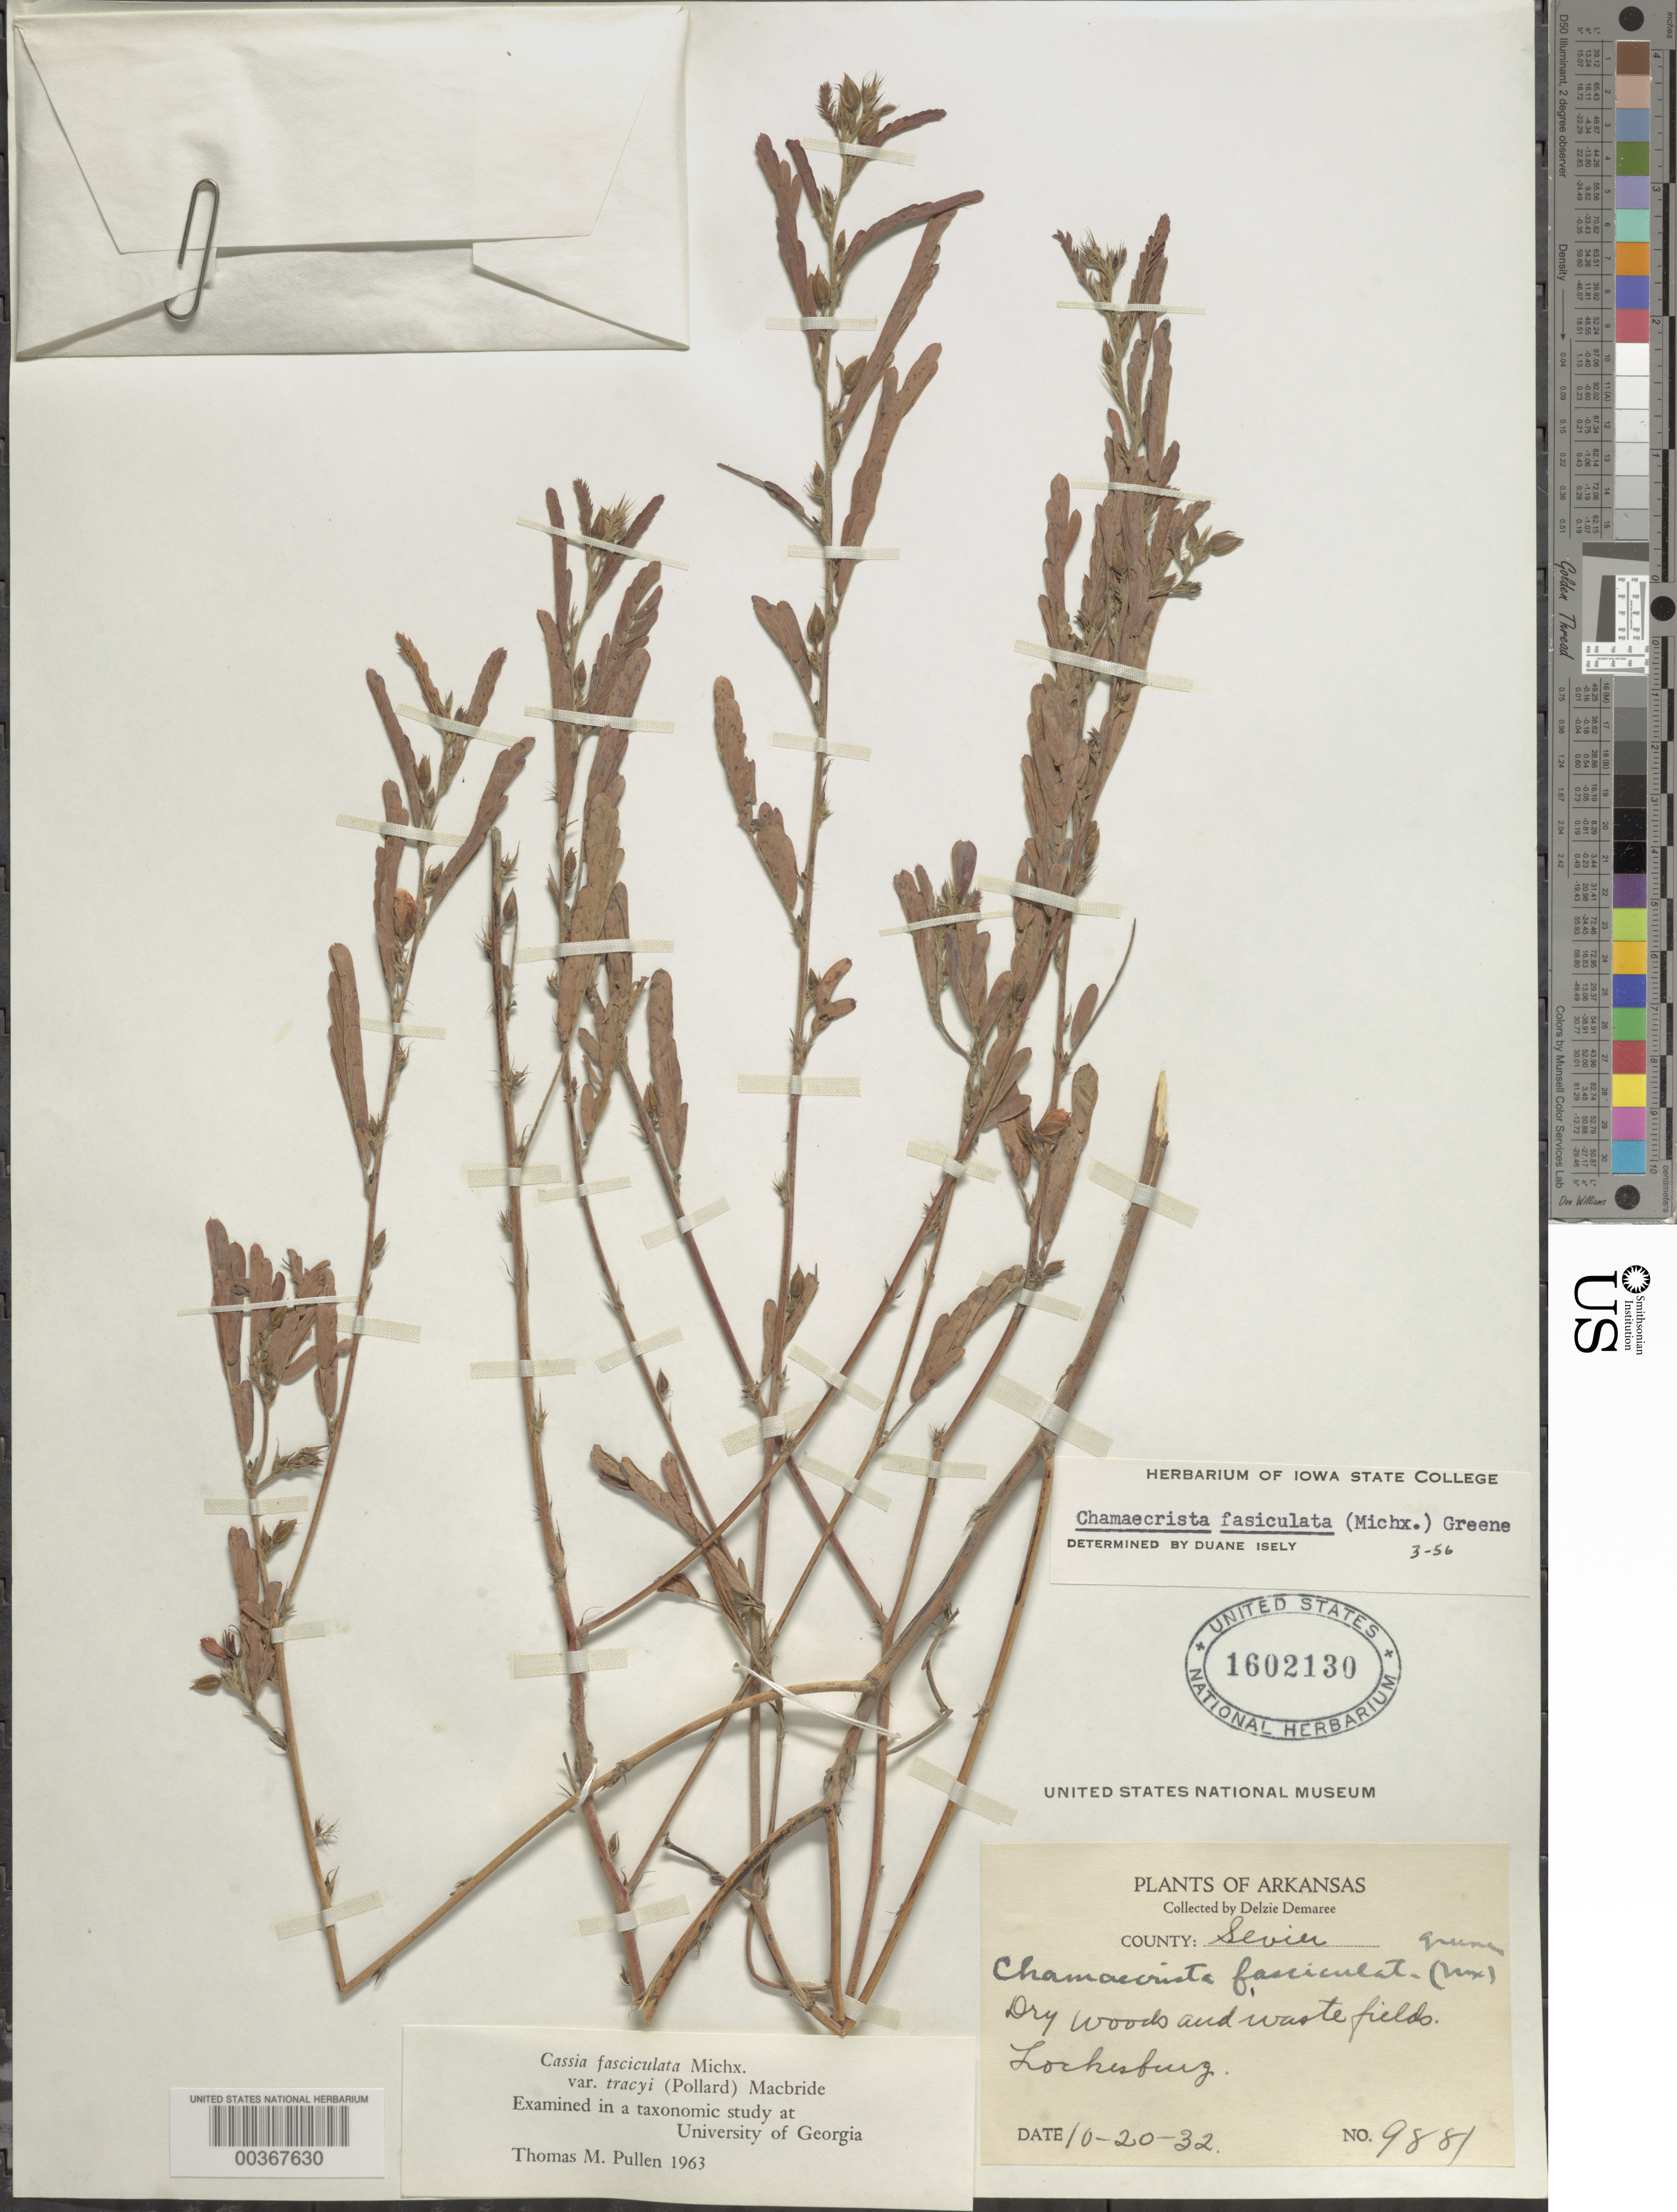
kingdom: Plantae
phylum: Tracheophyta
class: Magnoliopsida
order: Fabales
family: Fabaceae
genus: Chamaecrista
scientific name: Chamaecrista fasciculata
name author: (Michx.) Greene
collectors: D. Demaree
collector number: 9881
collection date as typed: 20 Oct 1932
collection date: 1932-10-20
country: United States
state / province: Arkansas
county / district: Sevier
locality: Lockesburg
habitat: Dry woods and waste fields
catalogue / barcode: US 1602130